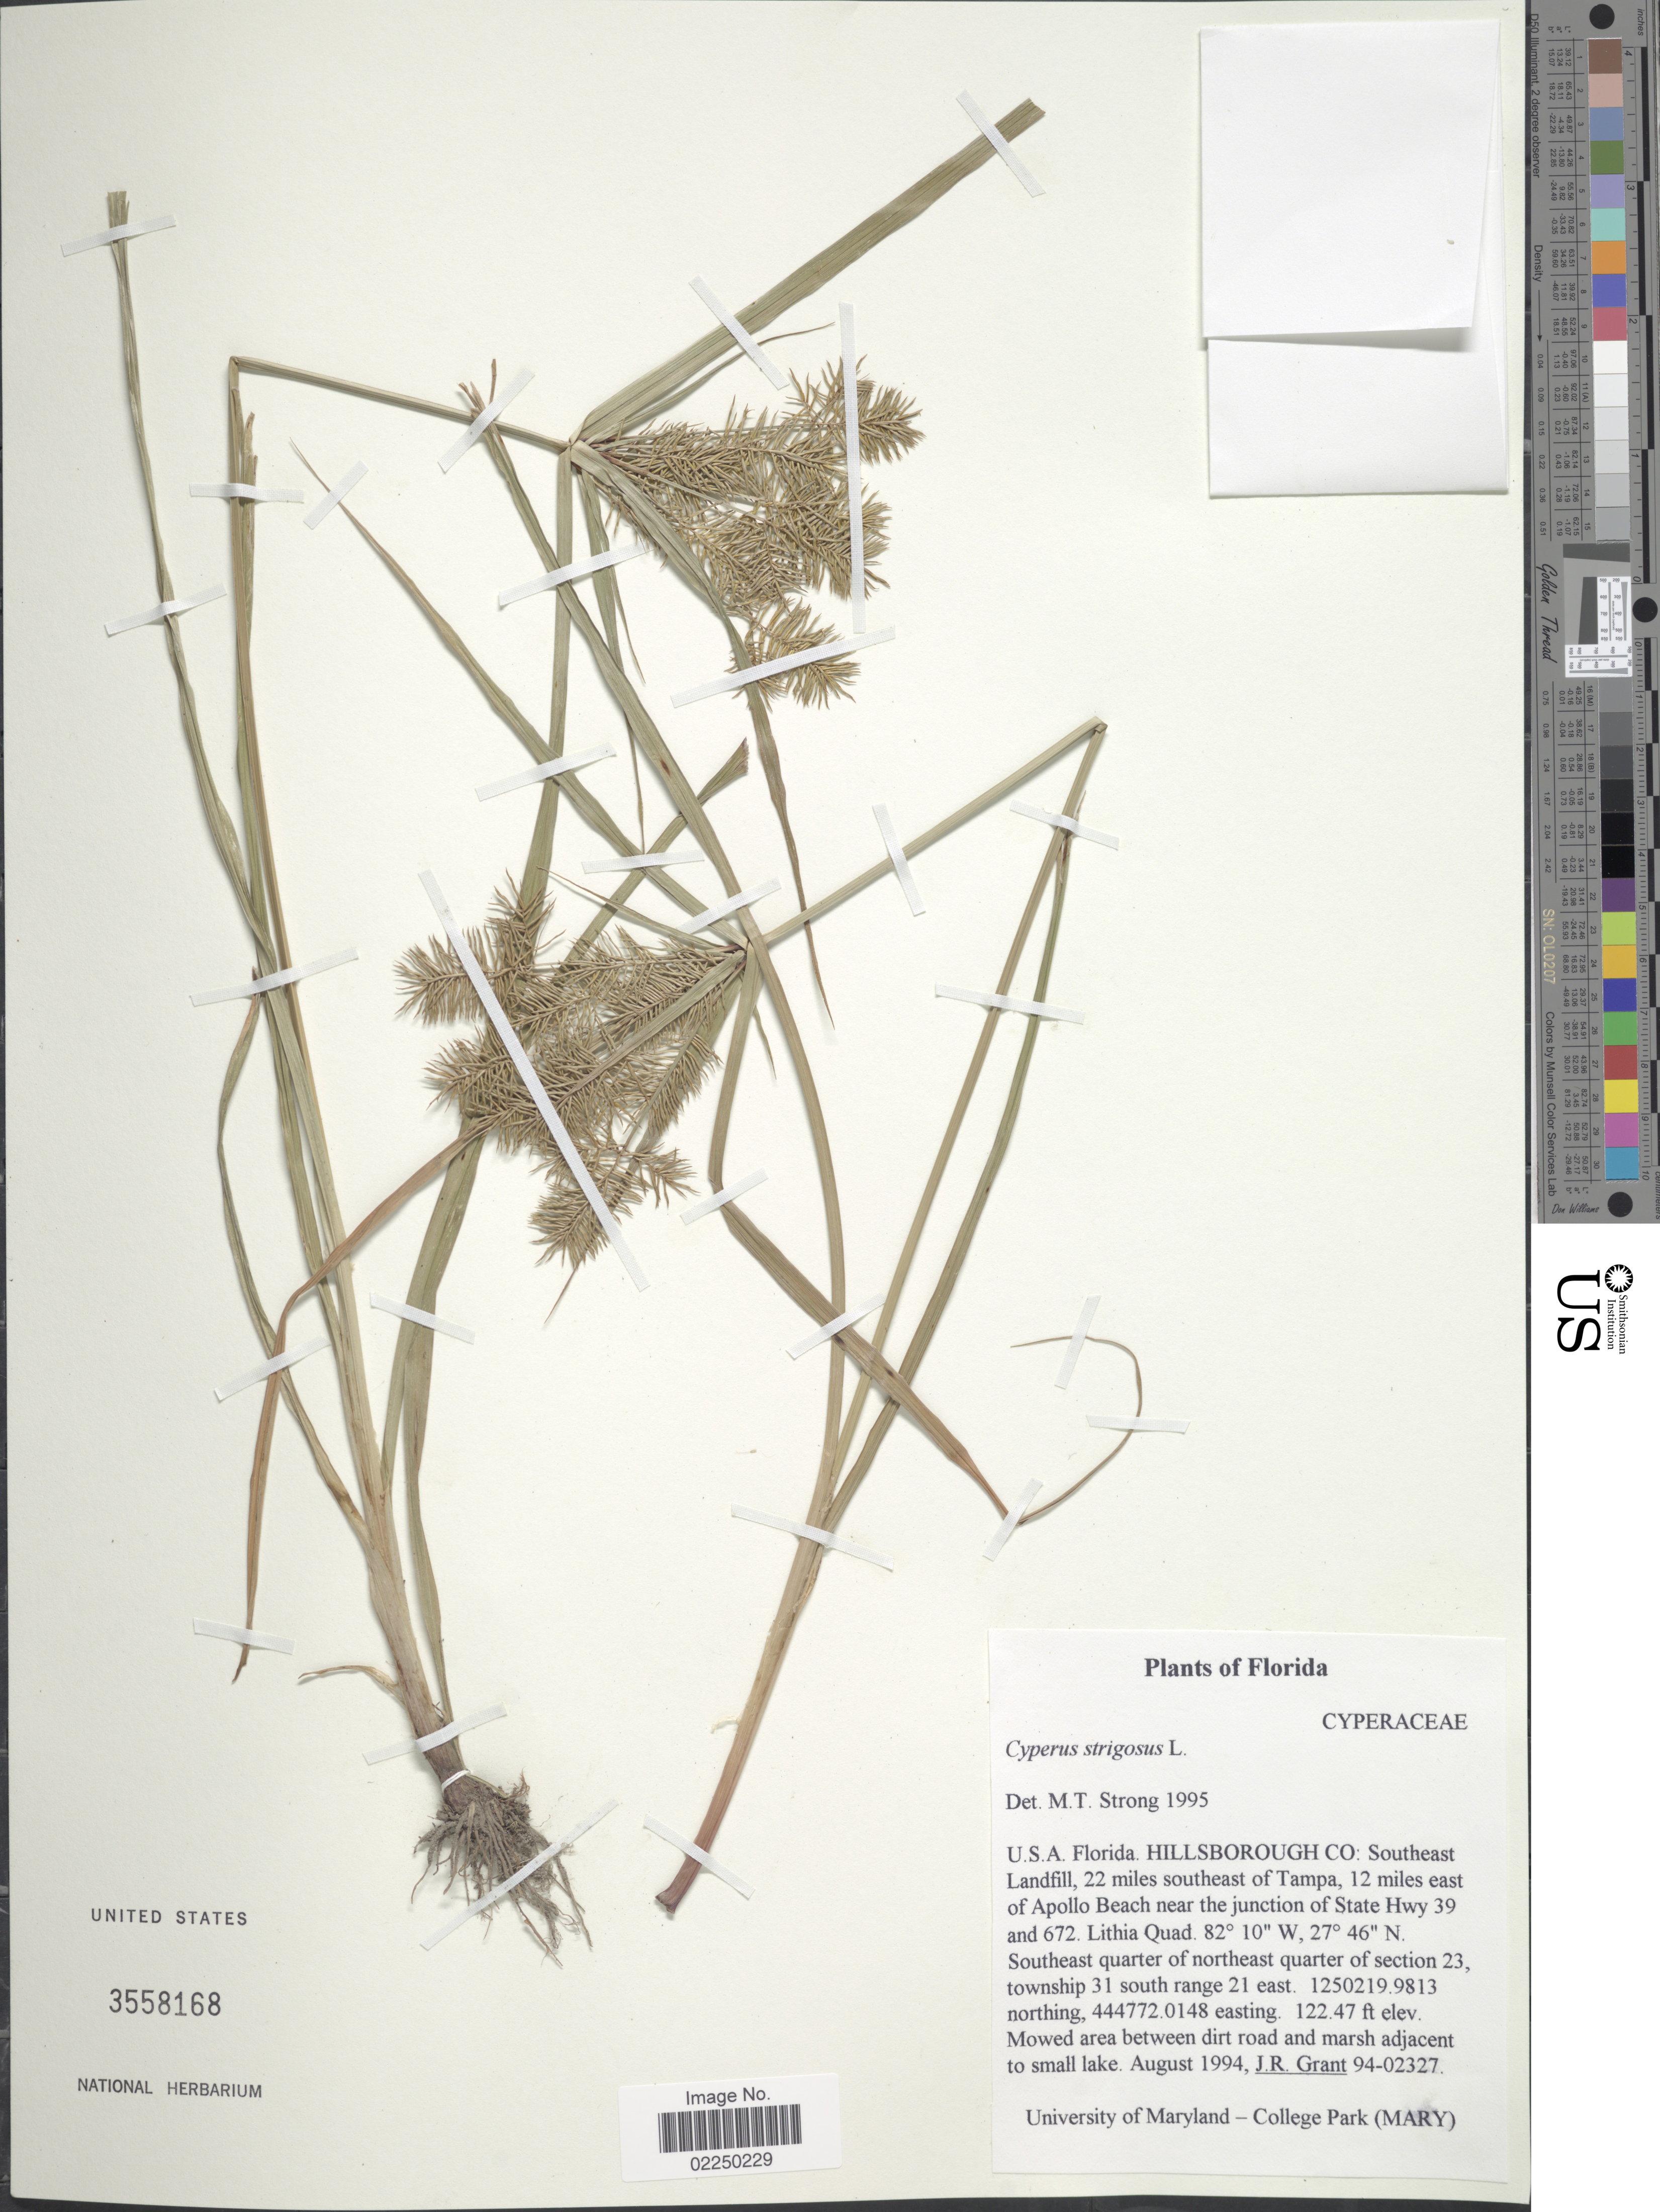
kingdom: Plantae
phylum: Tracheophyta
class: Liliopsida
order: Poales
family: Cyperaceae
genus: Cyperus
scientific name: Cyperus strigosus L.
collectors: J. Grant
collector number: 94-02327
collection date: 1994-08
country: United States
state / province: Florida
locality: Hillborough Co: Southeast Landfill, 22 miles southeast of Tampa, 12 miles east of Apollo Beach near the junction of State Hwy 39 and 672, Lithia Quad, southeast quarter of northeast quarter of section 23 township 31 south range 21 east 1250219.9813 northing, 444772.0148 easting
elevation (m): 37.33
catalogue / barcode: US 3558168